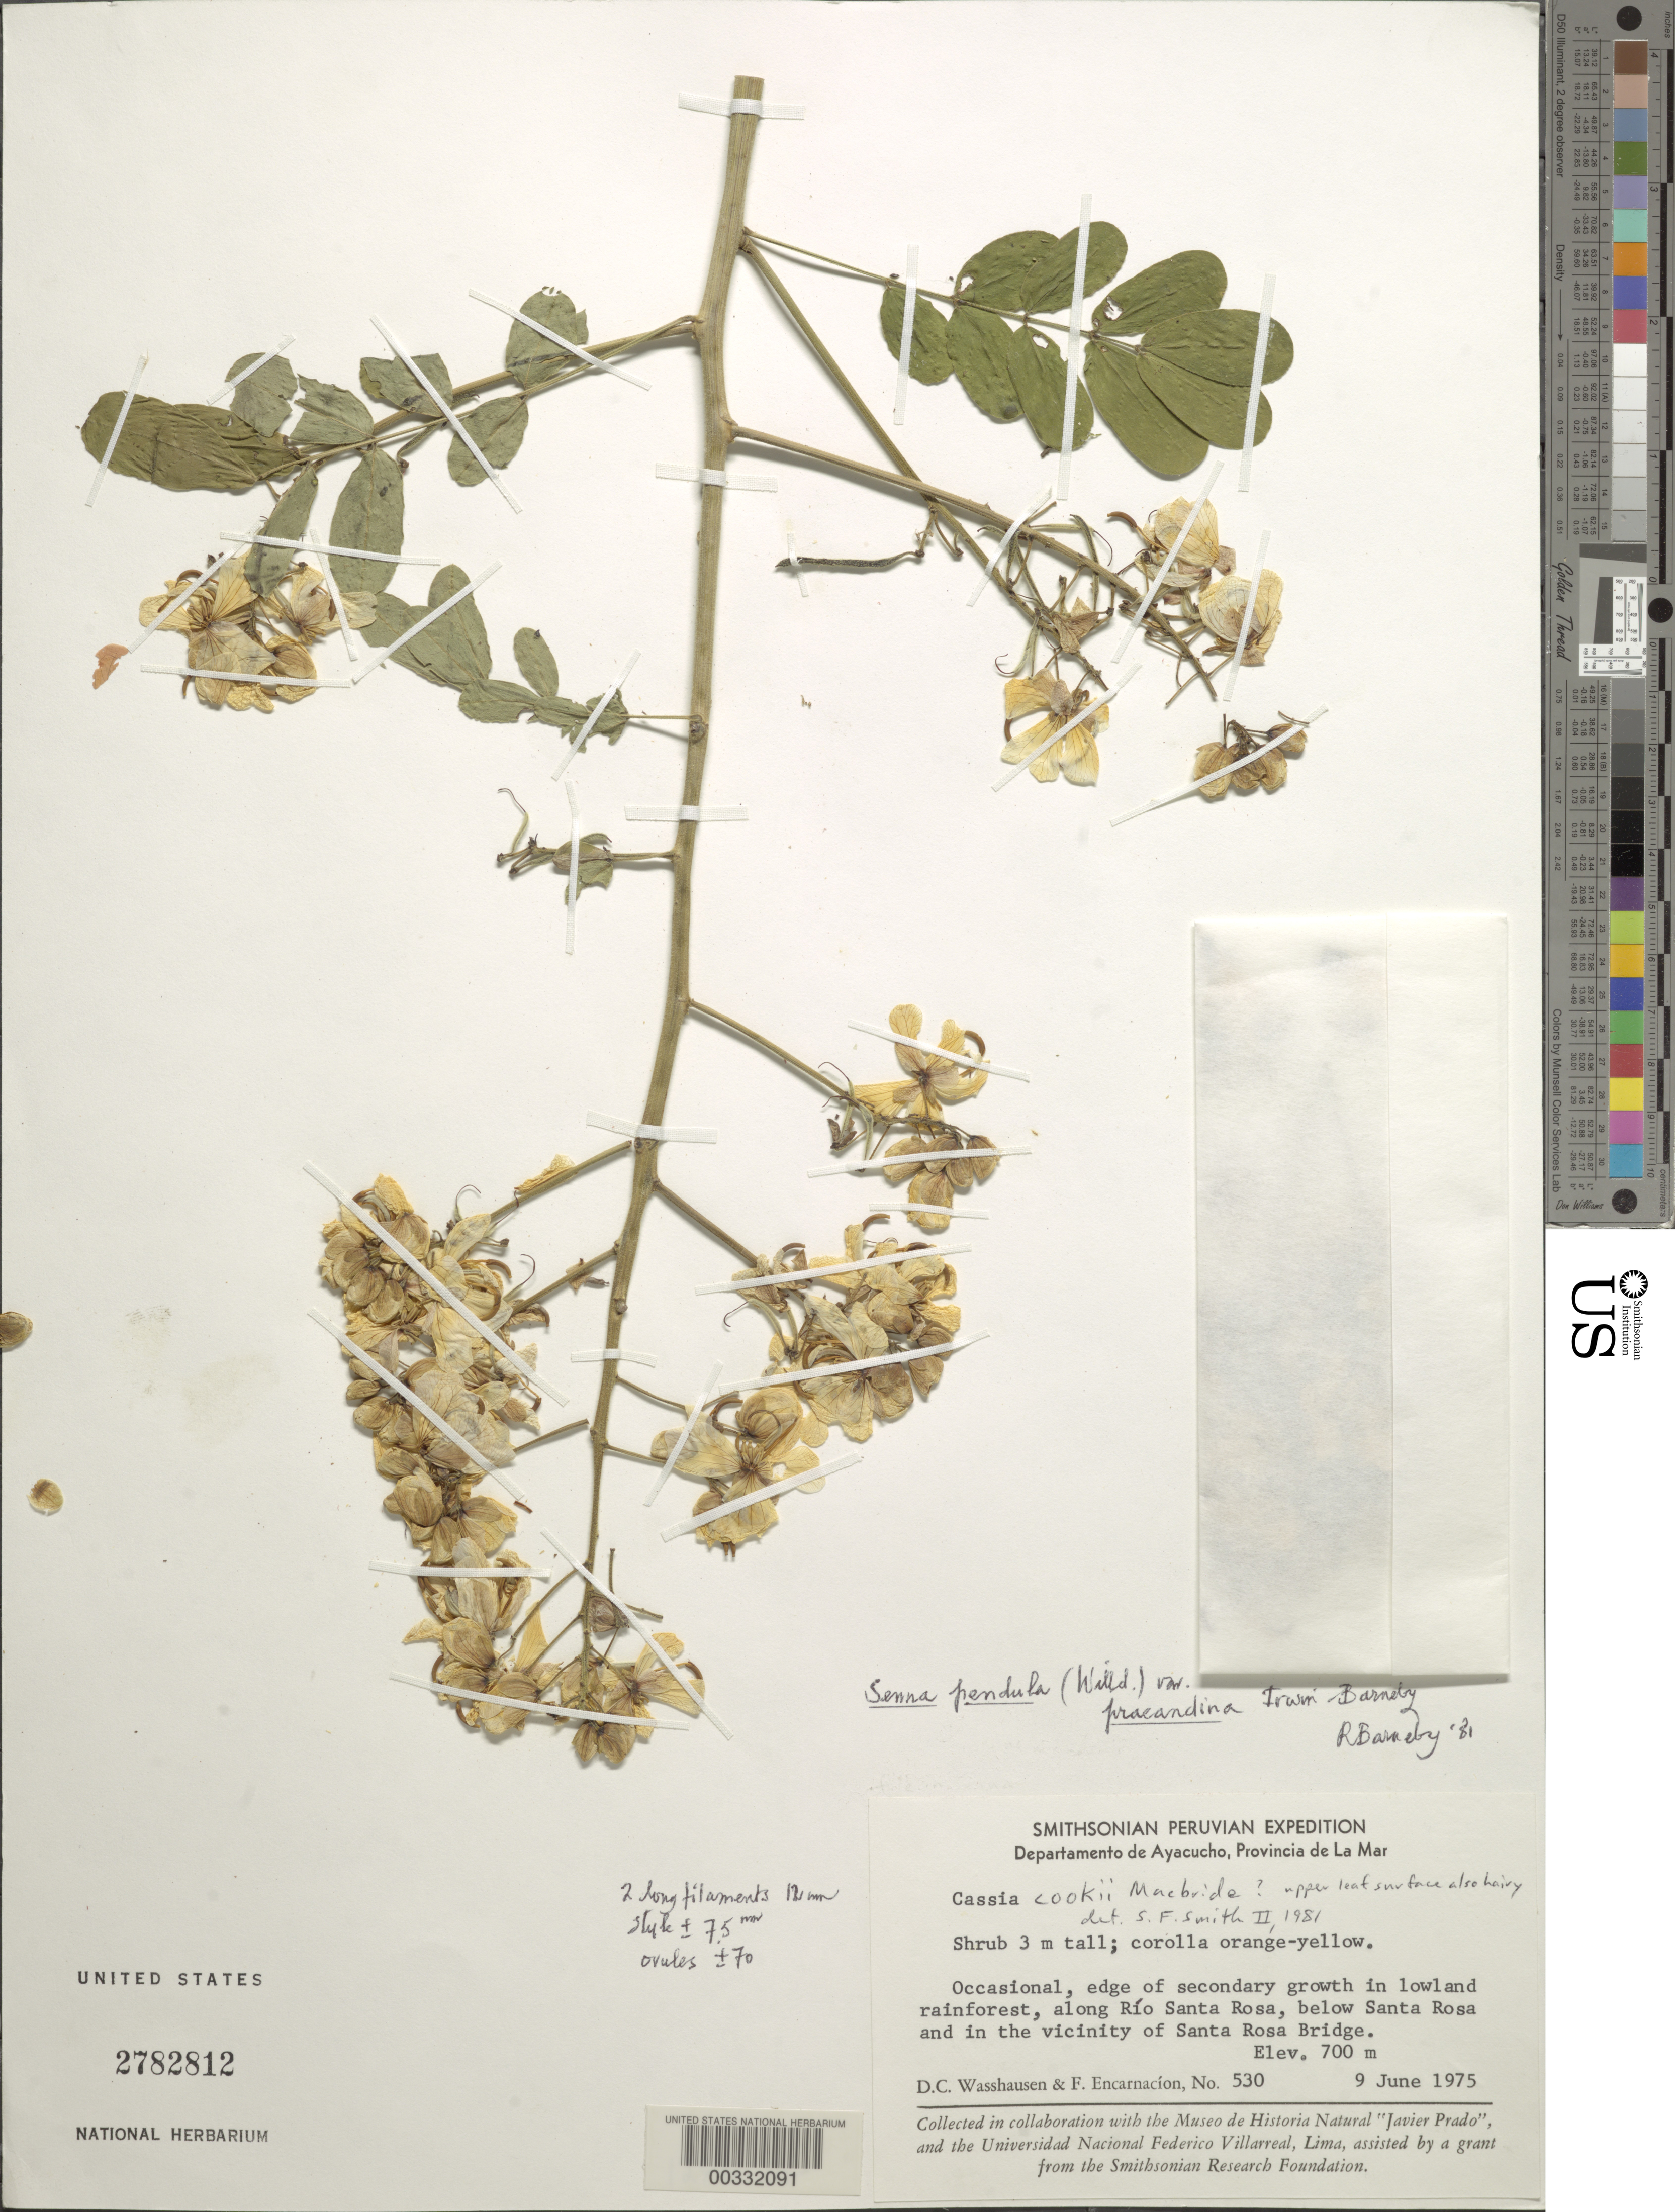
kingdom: Plantae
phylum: Tracheophyta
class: Magnoliopsida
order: Fabales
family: Fabaceae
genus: Senna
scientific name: Senna pendula var. praeandina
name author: H.S. Irwin & Barneby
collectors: D. C. Wasshausen & F. Encarnación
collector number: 530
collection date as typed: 09 Jun 1975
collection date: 1975-06-09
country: Peru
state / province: Ayacucho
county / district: La Mar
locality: along Río Santa Rosa, below Santa Rosa and in vicinity of Santa Rosa bridge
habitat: Edge of secondary growth in lowland rainforest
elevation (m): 700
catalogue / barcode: US 2782812